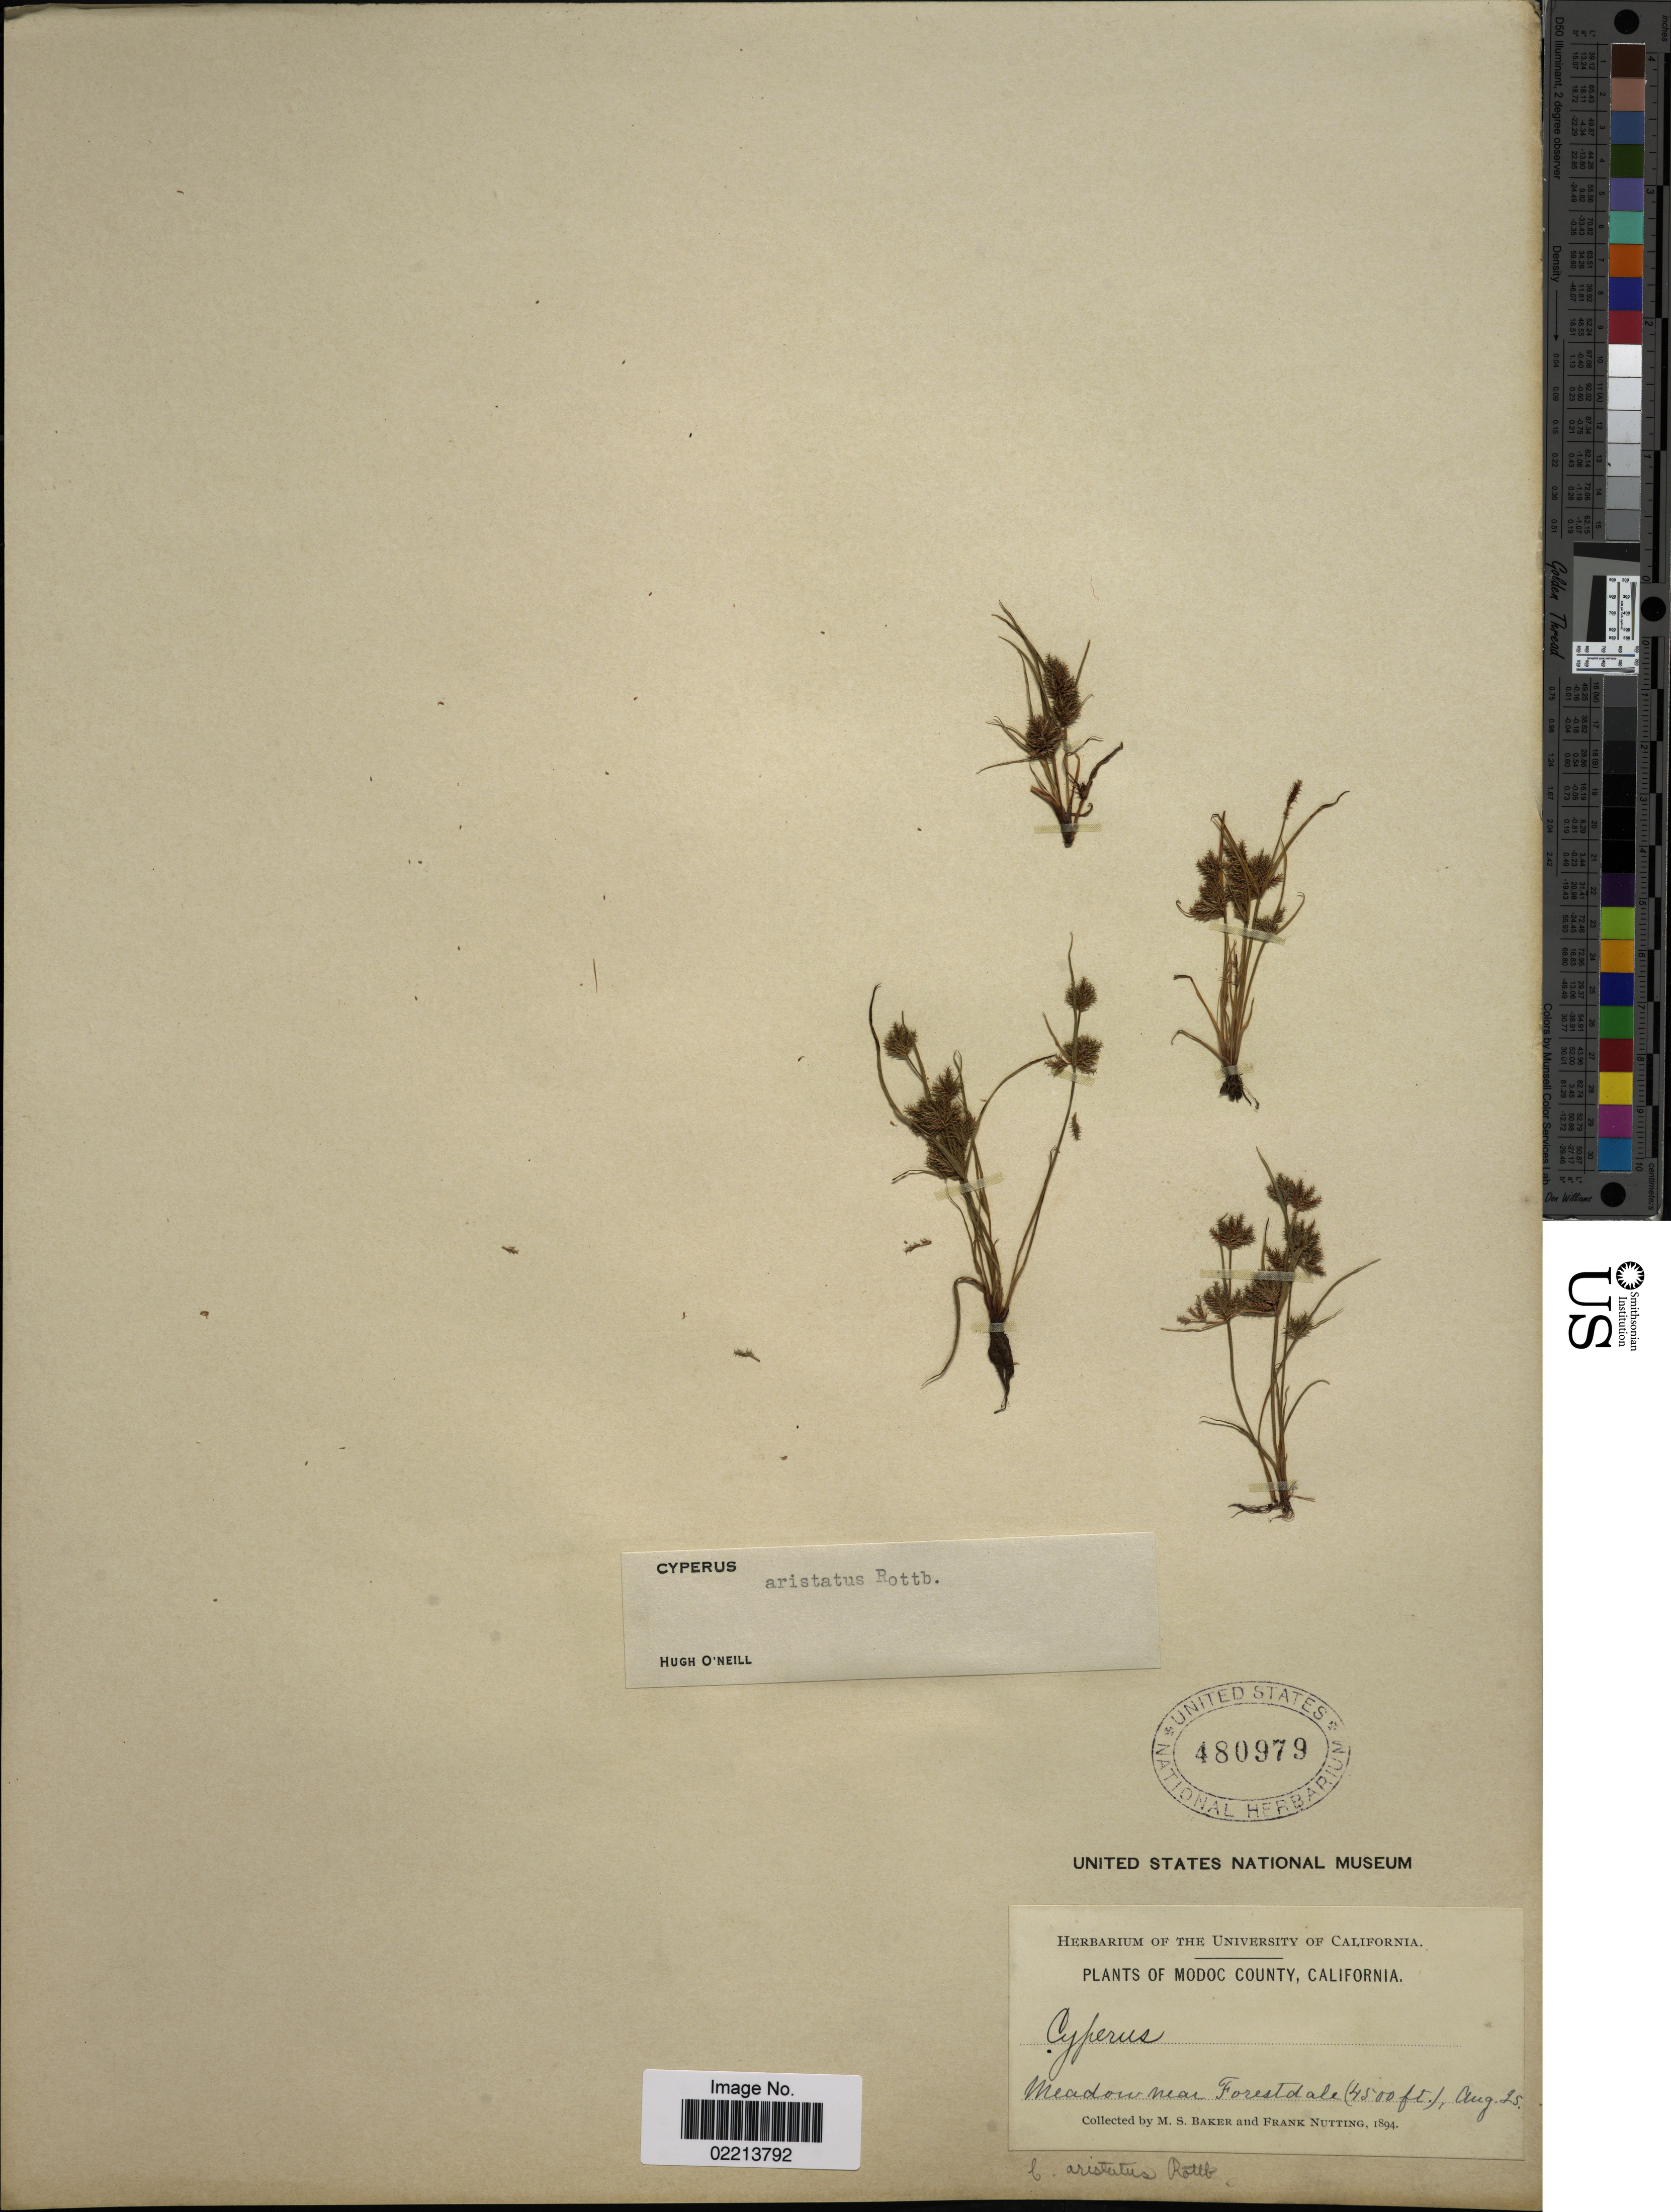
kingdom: Plantae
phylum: Tracheophyta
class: Liliopsida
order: Poales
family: Cyperaceae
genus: Cyperus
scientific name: Cyperus squarrosus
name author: L.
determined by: Strong, Mark T., (BOT), Smithsonian Institution - National Museum of Natural History (UNITED STATES)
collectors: M. S. Baker & F. Nutting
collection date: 1894-08-25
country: United States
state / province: California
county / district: Modoc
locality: Modoc County, meadow near Forestdale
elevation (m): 1372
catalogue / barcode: US 480979